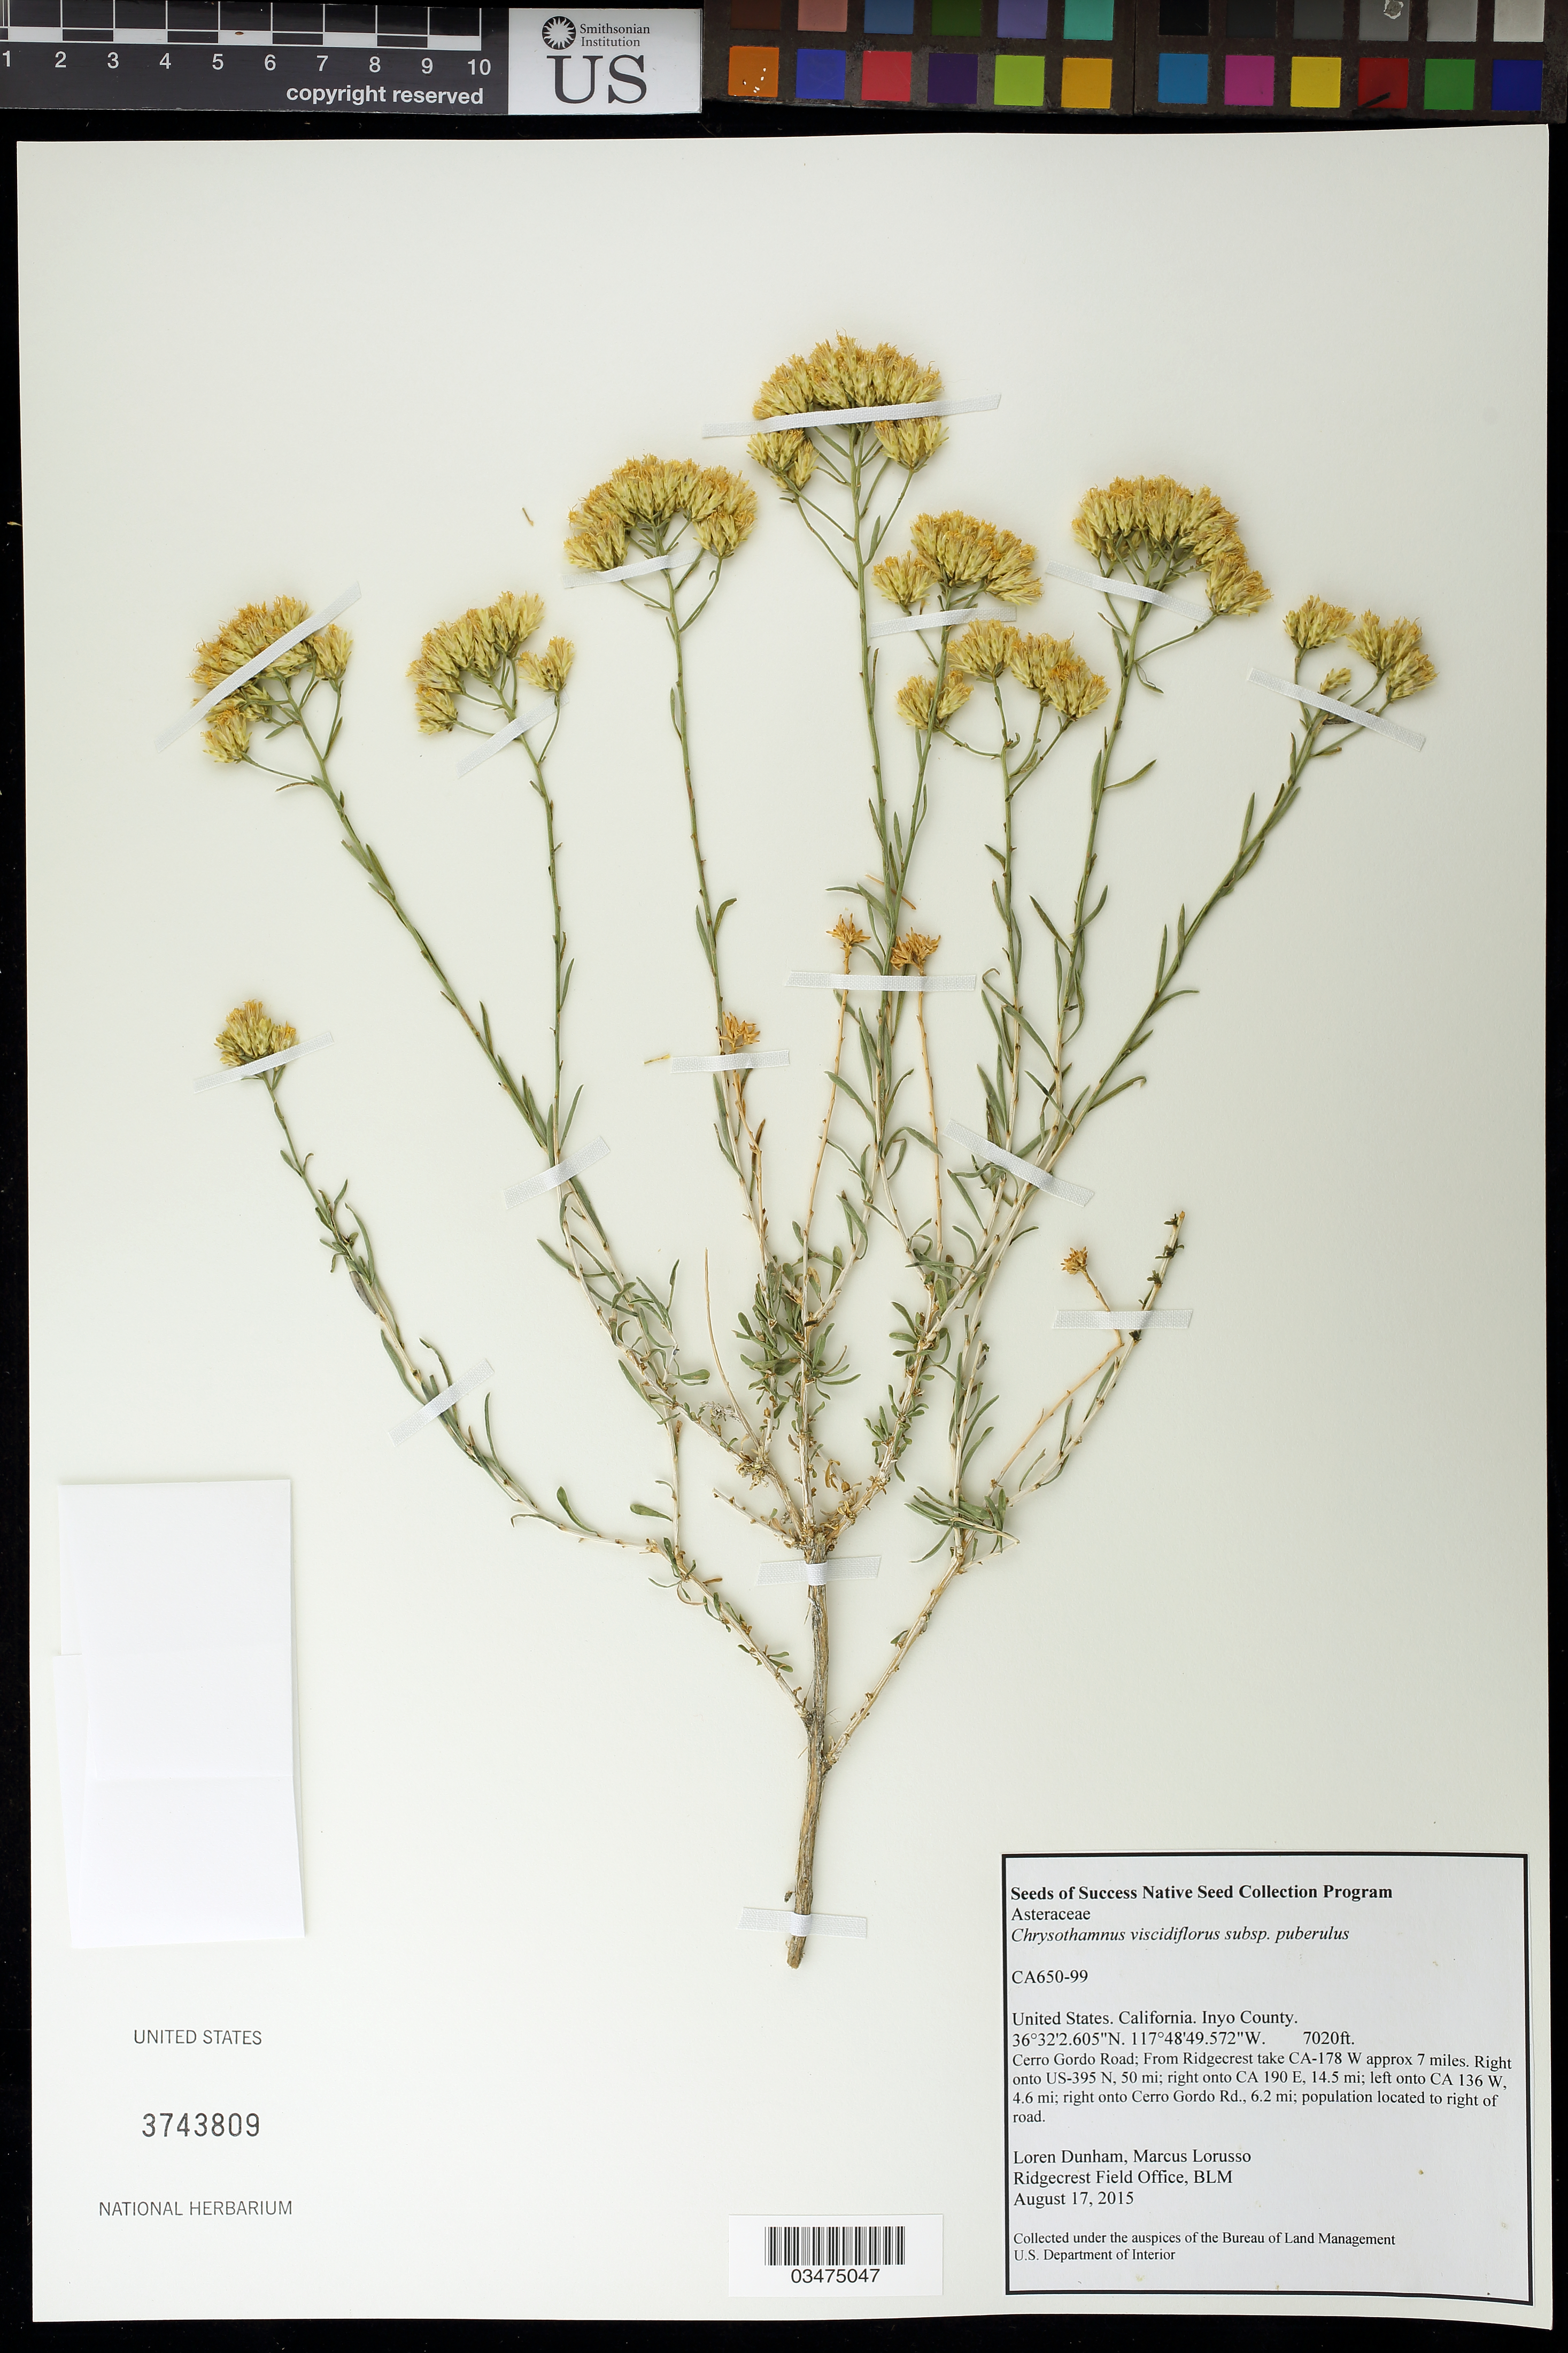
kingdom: Plantae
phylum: Tracheophyta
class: Magnoliopsida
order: Asterales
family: Asteraceae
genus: Chrysothamnus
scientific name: Chrysothamnus viscidiflorus subsp. puberulus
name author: (D.C. Eaton) H.M. Hall & Clem.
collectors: L. Dunham & M. Lorusso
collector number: CA650-099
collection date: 2015-08-17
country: United States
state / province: California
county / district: Inyo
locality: Cerro Gordo Rd.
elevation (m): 2140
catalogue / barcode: US 3743809